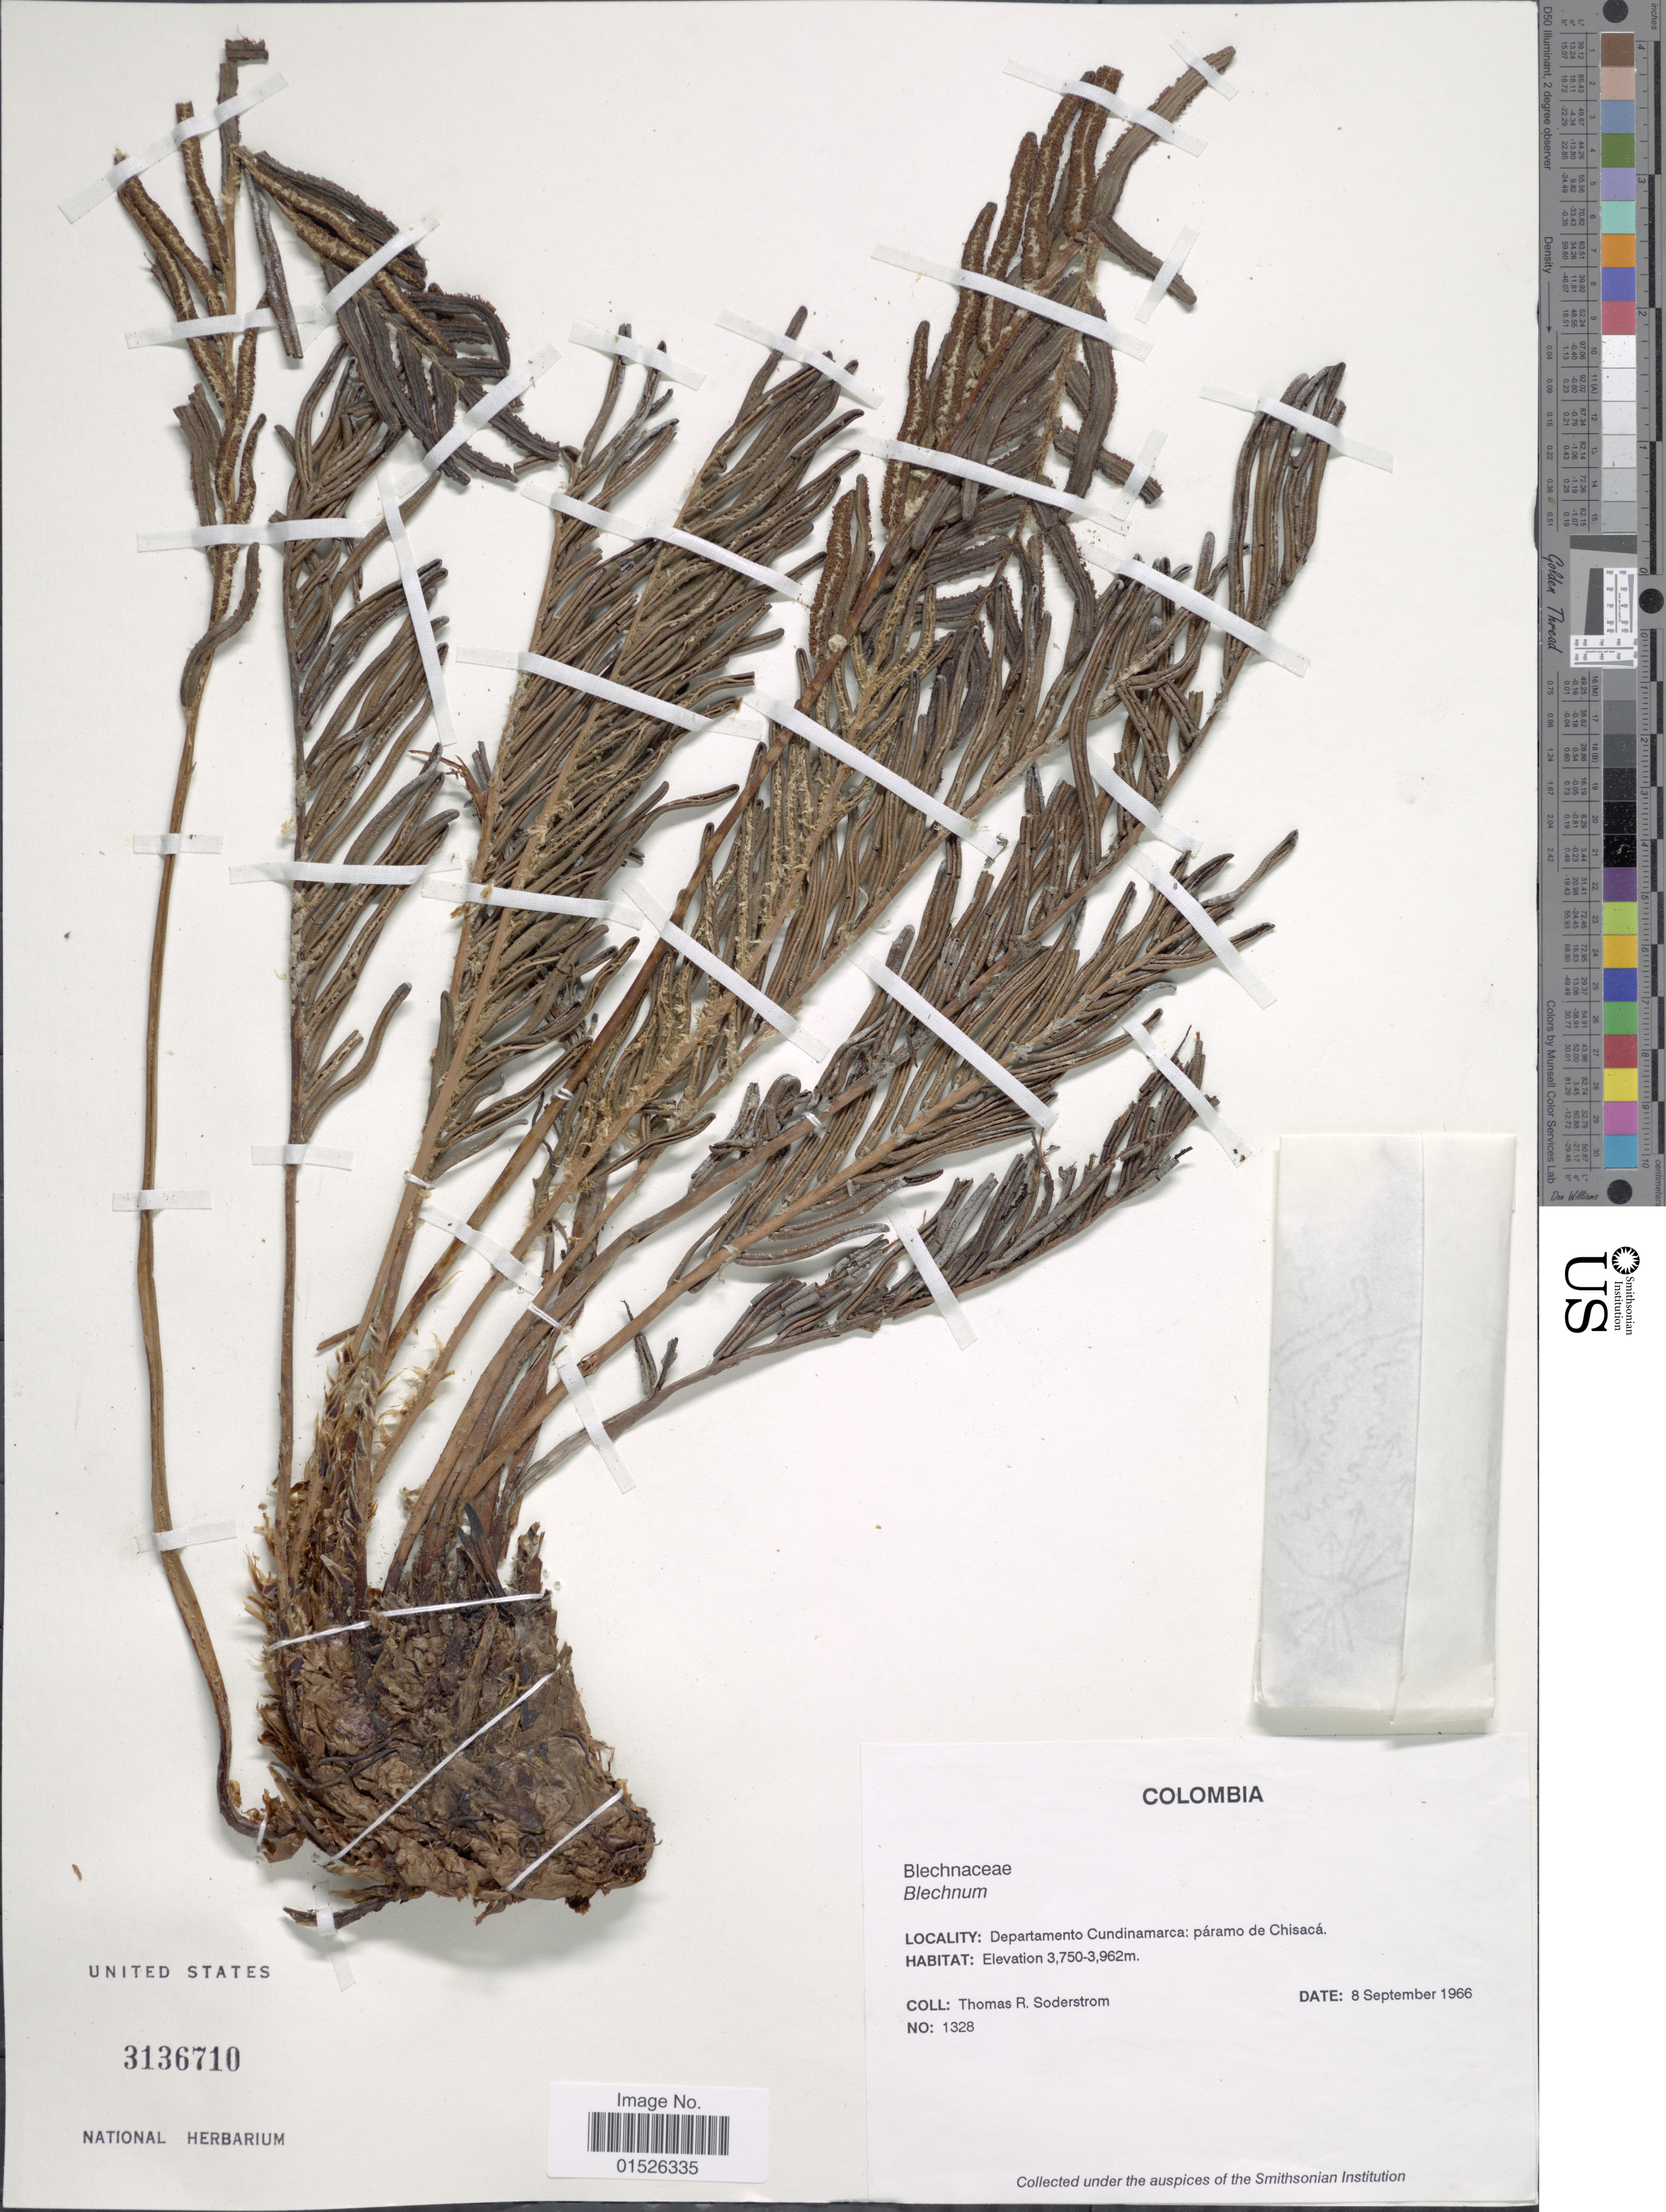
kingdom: Plantae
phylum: Tracheophyta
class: Polypodiopsida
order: Polypodiales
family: Blechnaceae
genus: Blechnum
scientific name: Blechnum loxense var. loxense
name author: (Kunth) Hook. ex Salomon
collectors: T. R. Soderstrom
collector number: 1328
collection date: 1966-09-08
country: Colombia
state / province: Cundinamarca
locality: Colombia, Departamento Cundinamarca: Paramo de Chisaca.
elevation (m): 3750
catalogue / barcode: US 3136710